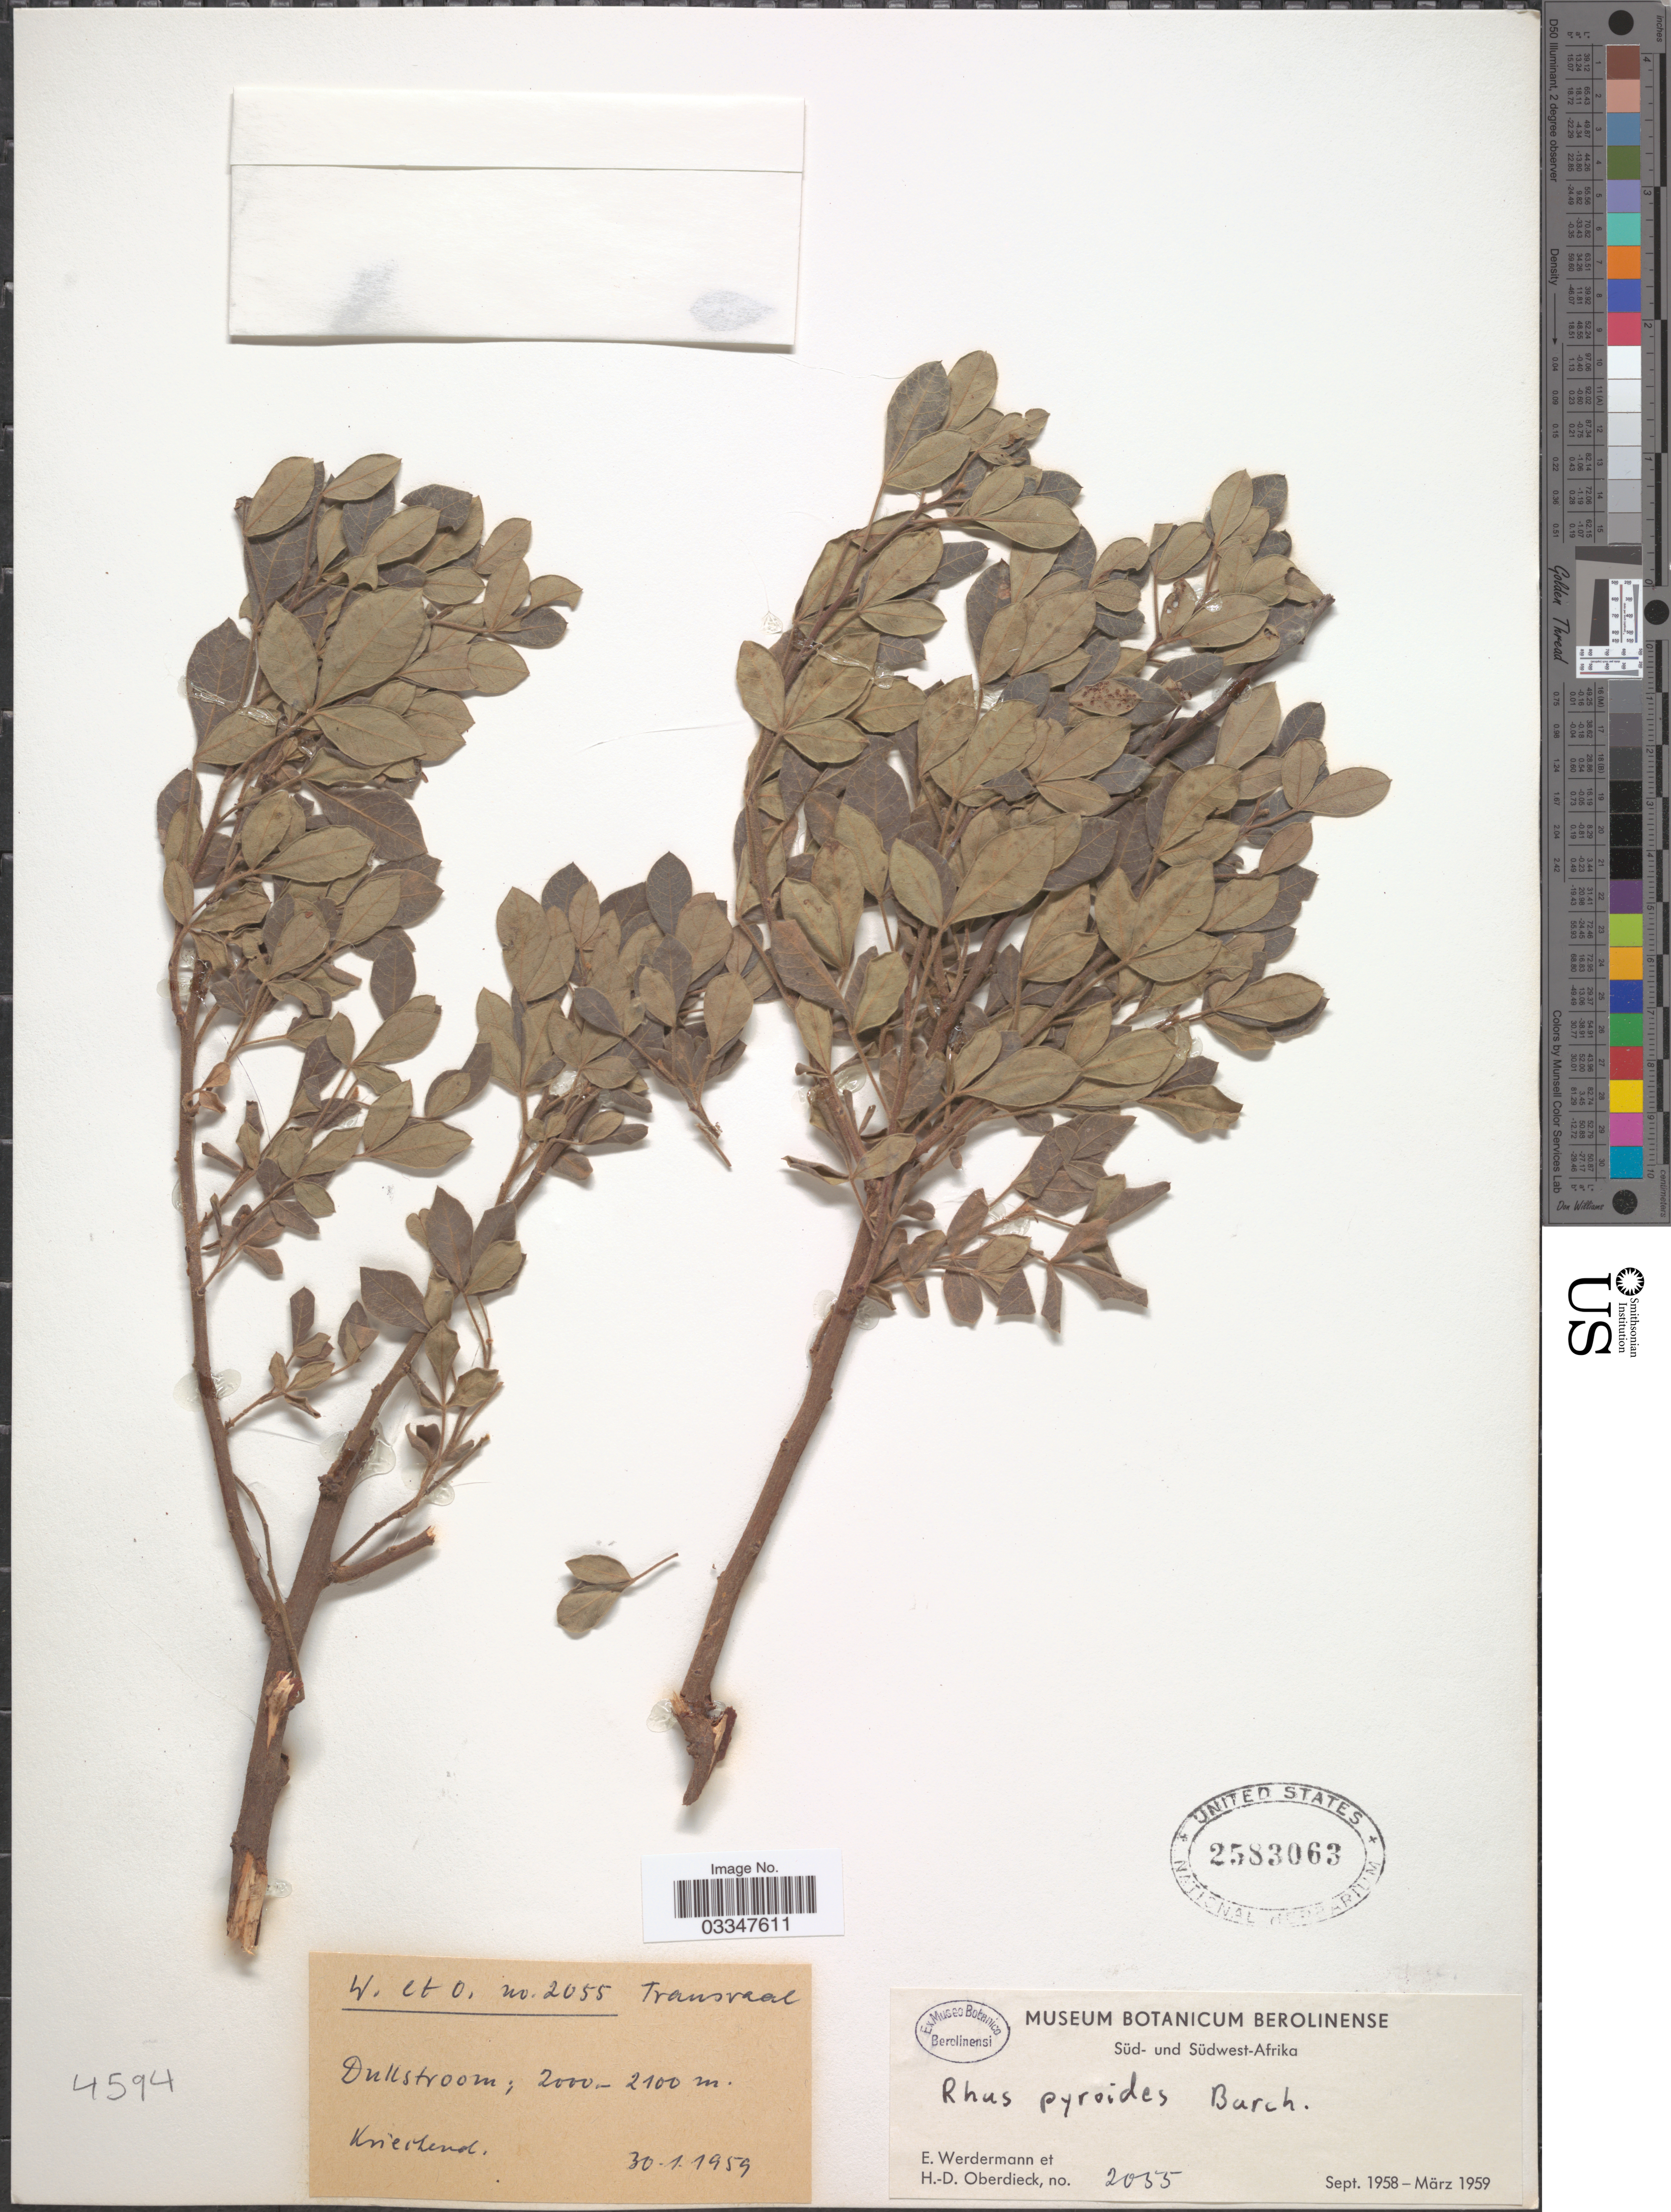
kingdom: Plantae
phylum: Tracheophyta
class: Magnoliopsida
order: Sapindales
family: Anacardiaceae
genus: Rhus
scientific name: Rhus pyroides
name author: Burch.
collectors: E. Werdermann & H. Oberdieck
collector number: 2055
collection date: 1959-01-30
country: Namibia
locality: Südwest-Afrika. Transvaal. Dullstroom.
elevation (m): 2000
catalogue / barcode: US 2583063